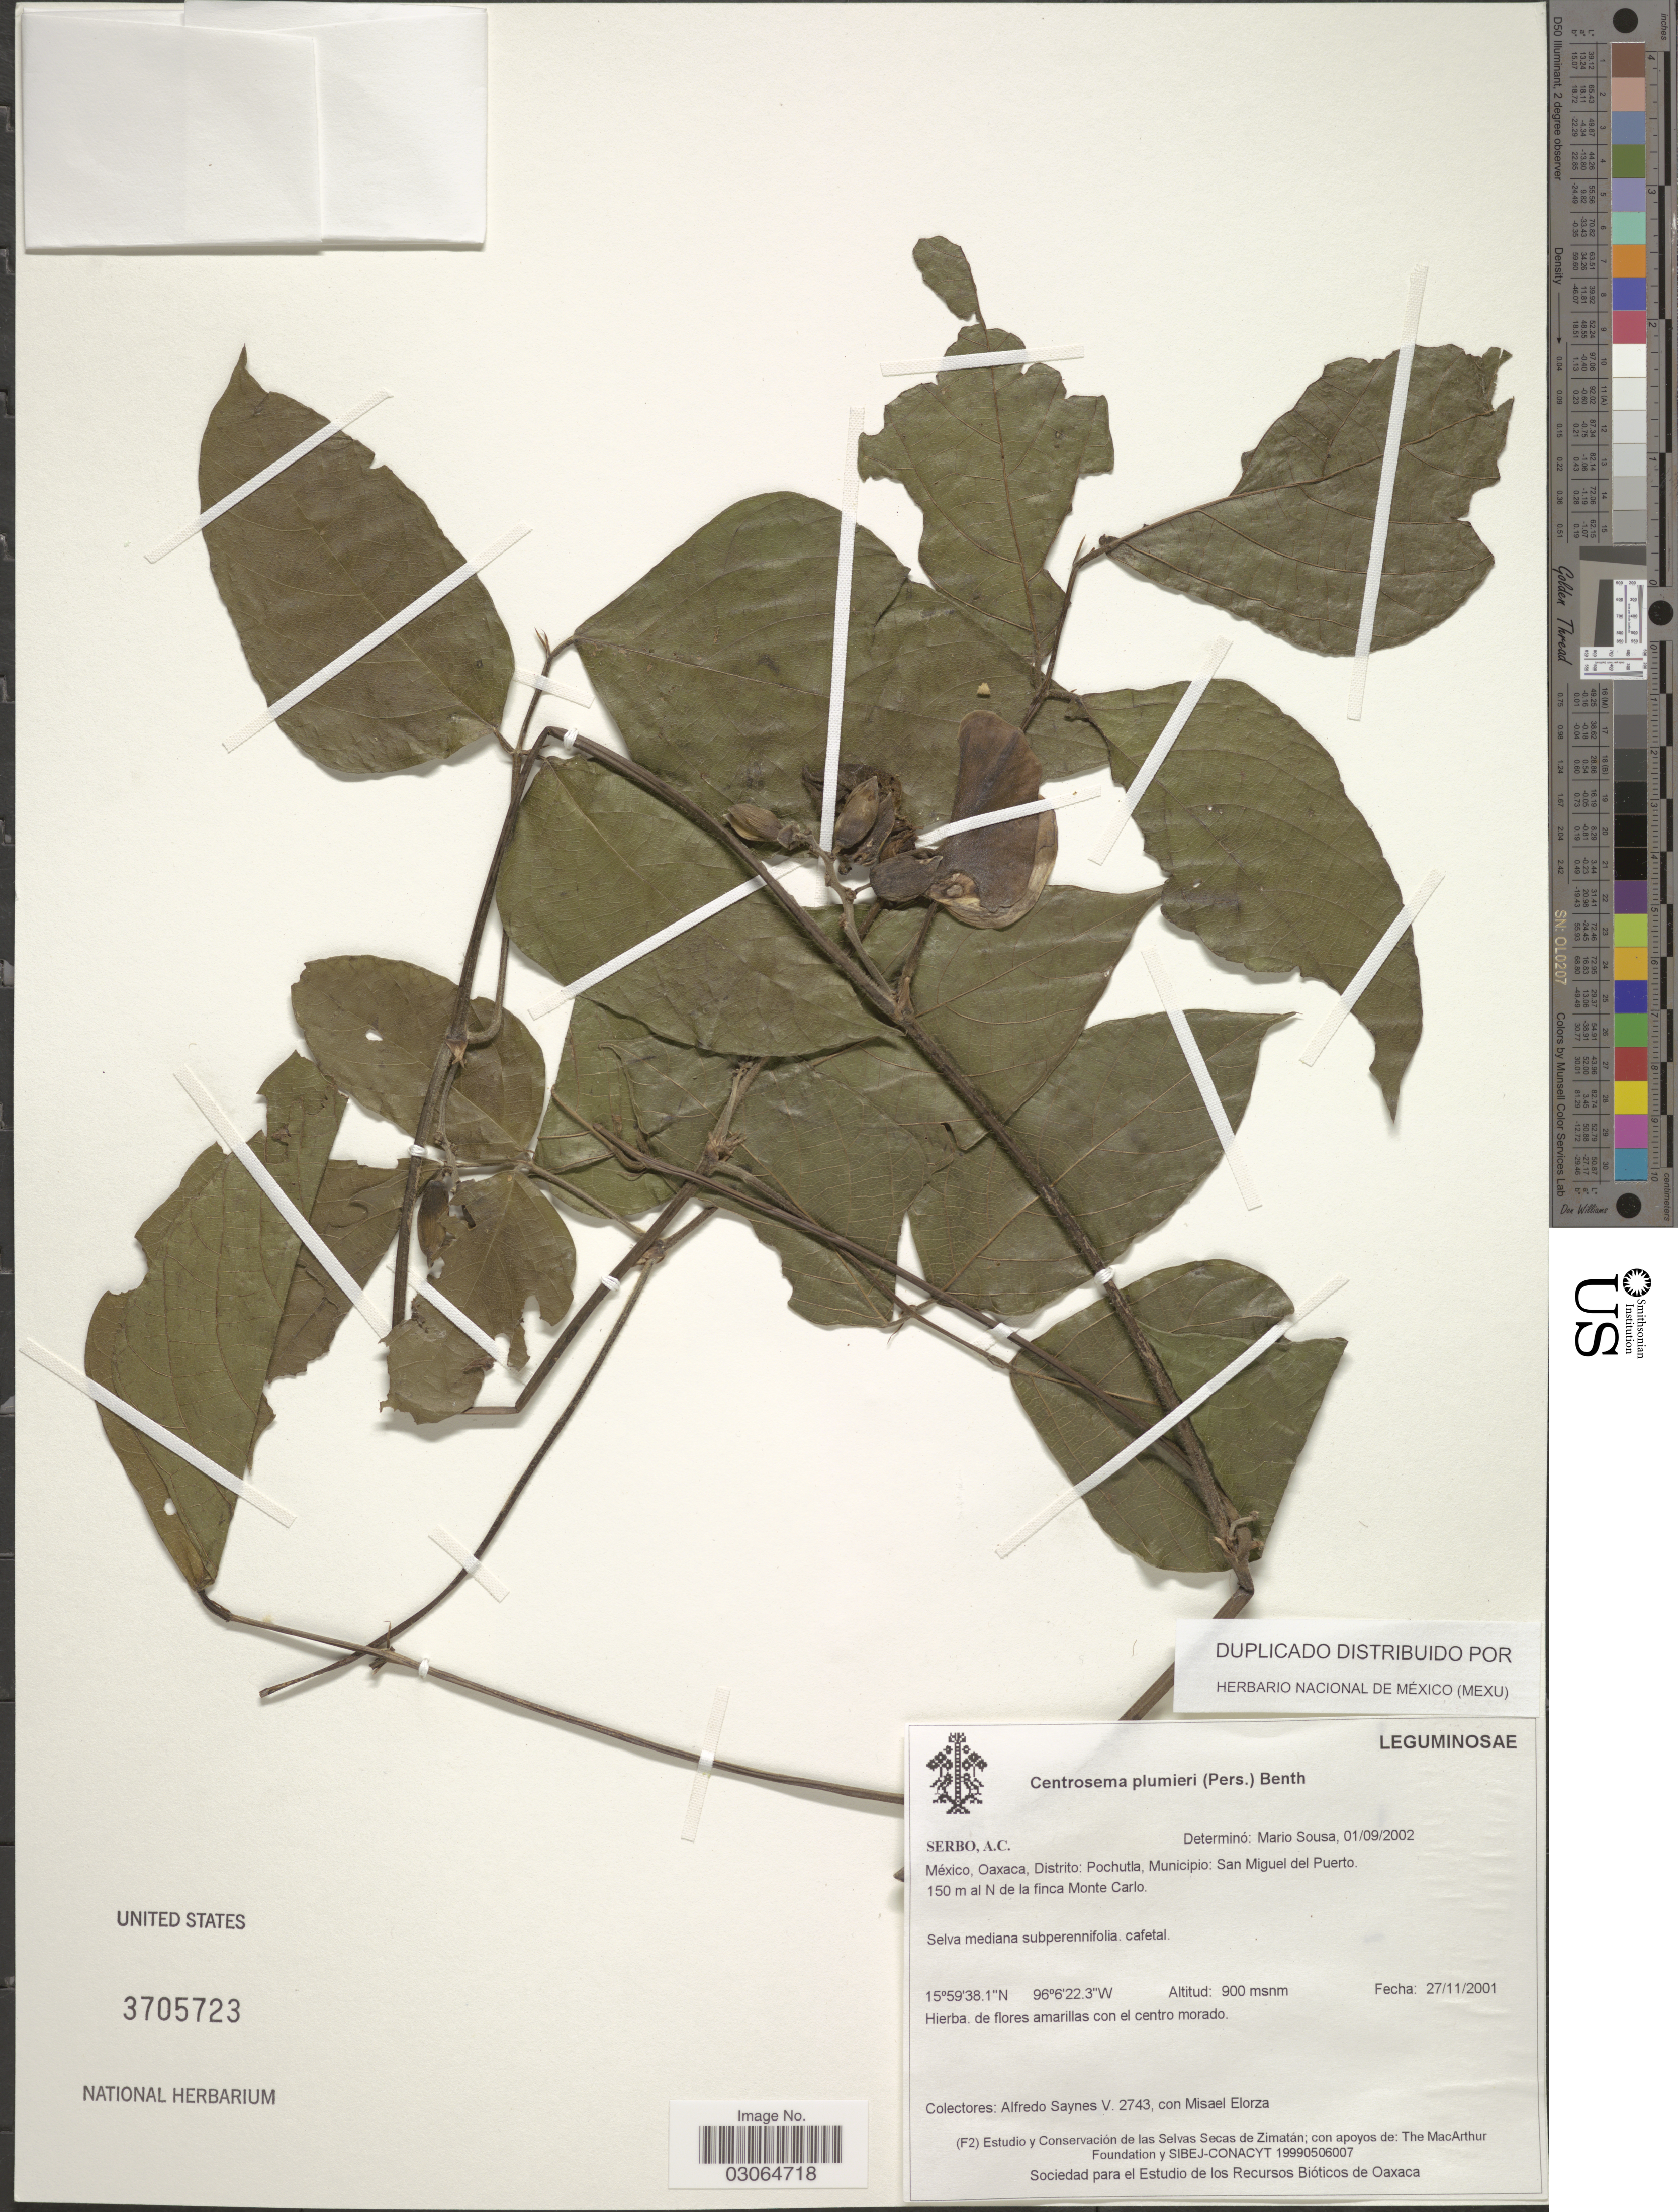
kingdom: Plantae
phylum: Tracheophyta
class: Magnoliopsida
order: Fabales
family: Fabaceae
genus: Centrosema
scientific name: Centrosema plumieri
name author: (Turpin ex Pers.) Benth.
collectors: A. Saynes & M. Elorza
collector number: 2743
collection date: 2001-11-27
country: Mexico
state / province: Oaxaca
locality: Distrito: Pochutla, Municipio: San Miguel del Puerto. 150 m al N de la finca Monte Carlo.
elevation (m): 900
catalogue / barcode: US 3705723